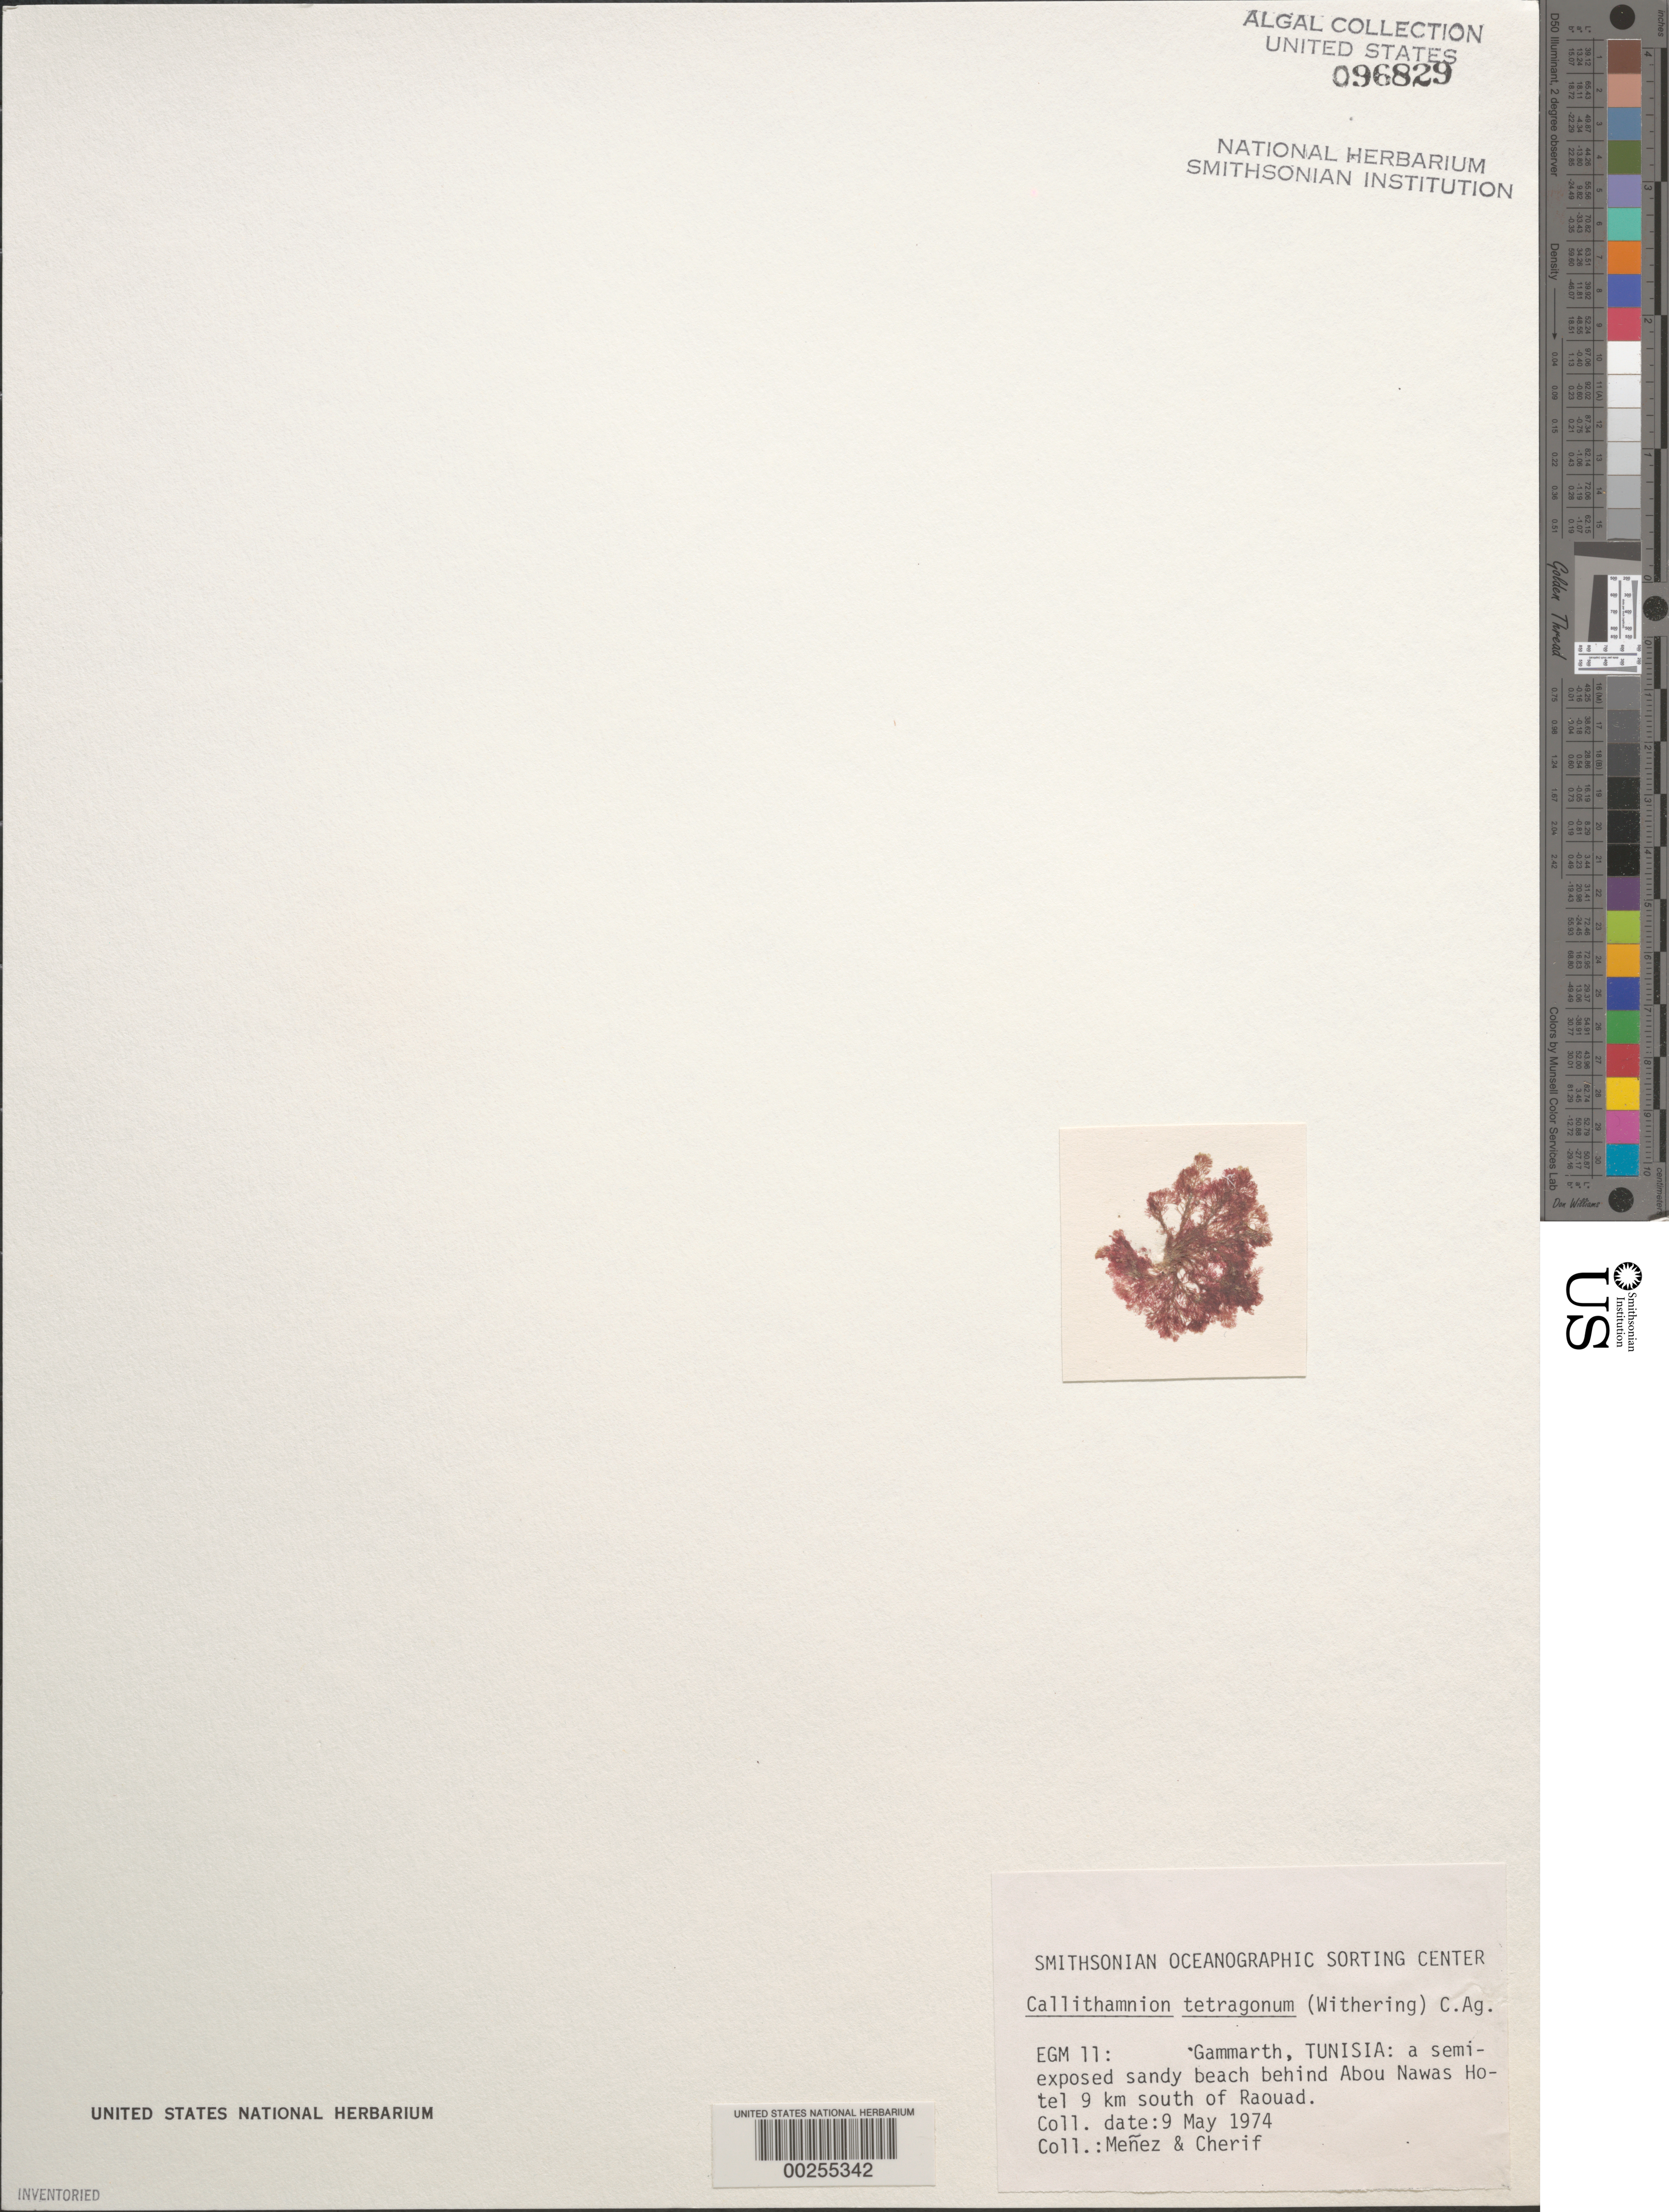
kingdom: Plantae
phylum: Rhodophyta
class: Florideophyceae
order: Ceramiales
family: Callithamniaceae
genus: Callithamnion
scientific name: Callithamnion tetragonum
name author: (With.) S.F. Gray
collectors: Meñez & -. Cherif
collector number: EGM 11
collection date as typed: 09 May 1974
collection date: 1974-05-09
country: Tunisia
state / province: Tunis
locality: Gammarth, behind abou nawas hotel, nine km south of raouad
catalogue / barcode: US 96829